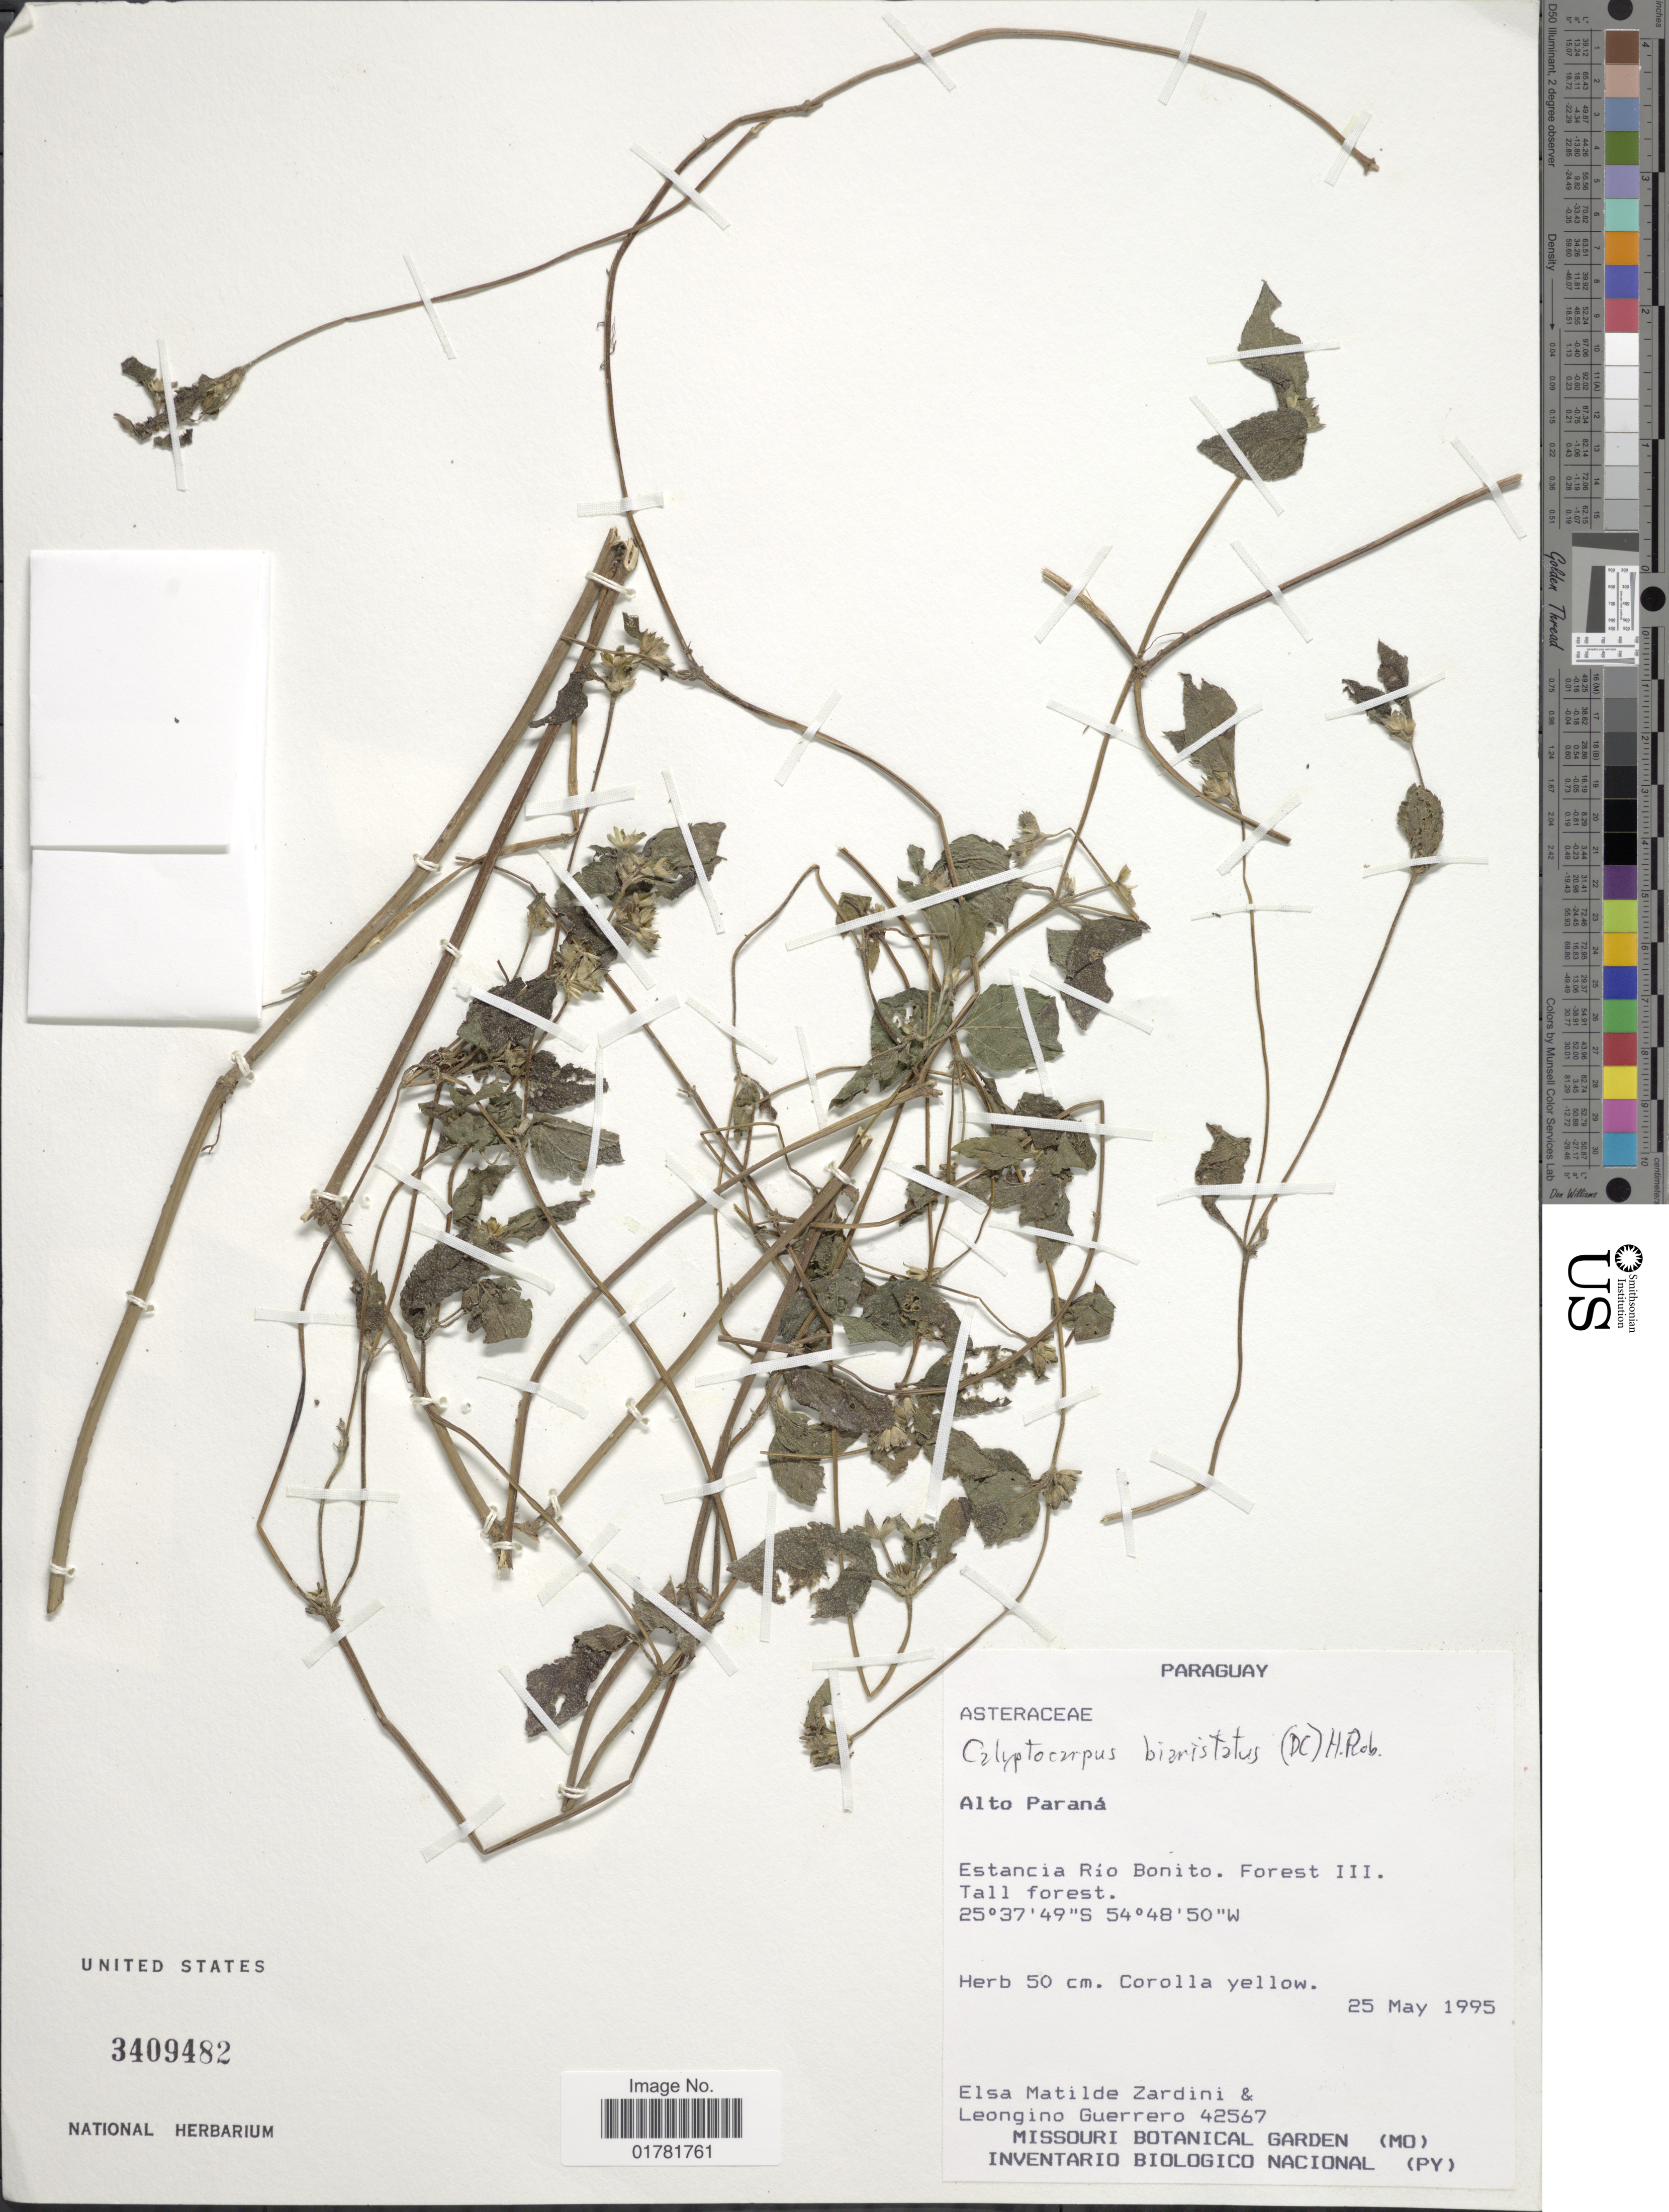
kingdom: Plantae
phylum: Tracheophyta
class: Magnoliopsida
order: Asterales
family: Asteraceae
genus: Calyptocarpus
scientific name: Calyptocarpus baristatus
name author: (DC.) H. Rob.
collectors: E. M. Zardini & L. Guerrero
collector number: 42567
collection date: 1995-05-25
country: Paraguay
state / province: Alto Parana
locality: Estancia Río Bonito. Forest III. Trail forest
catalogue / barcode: US 3409482